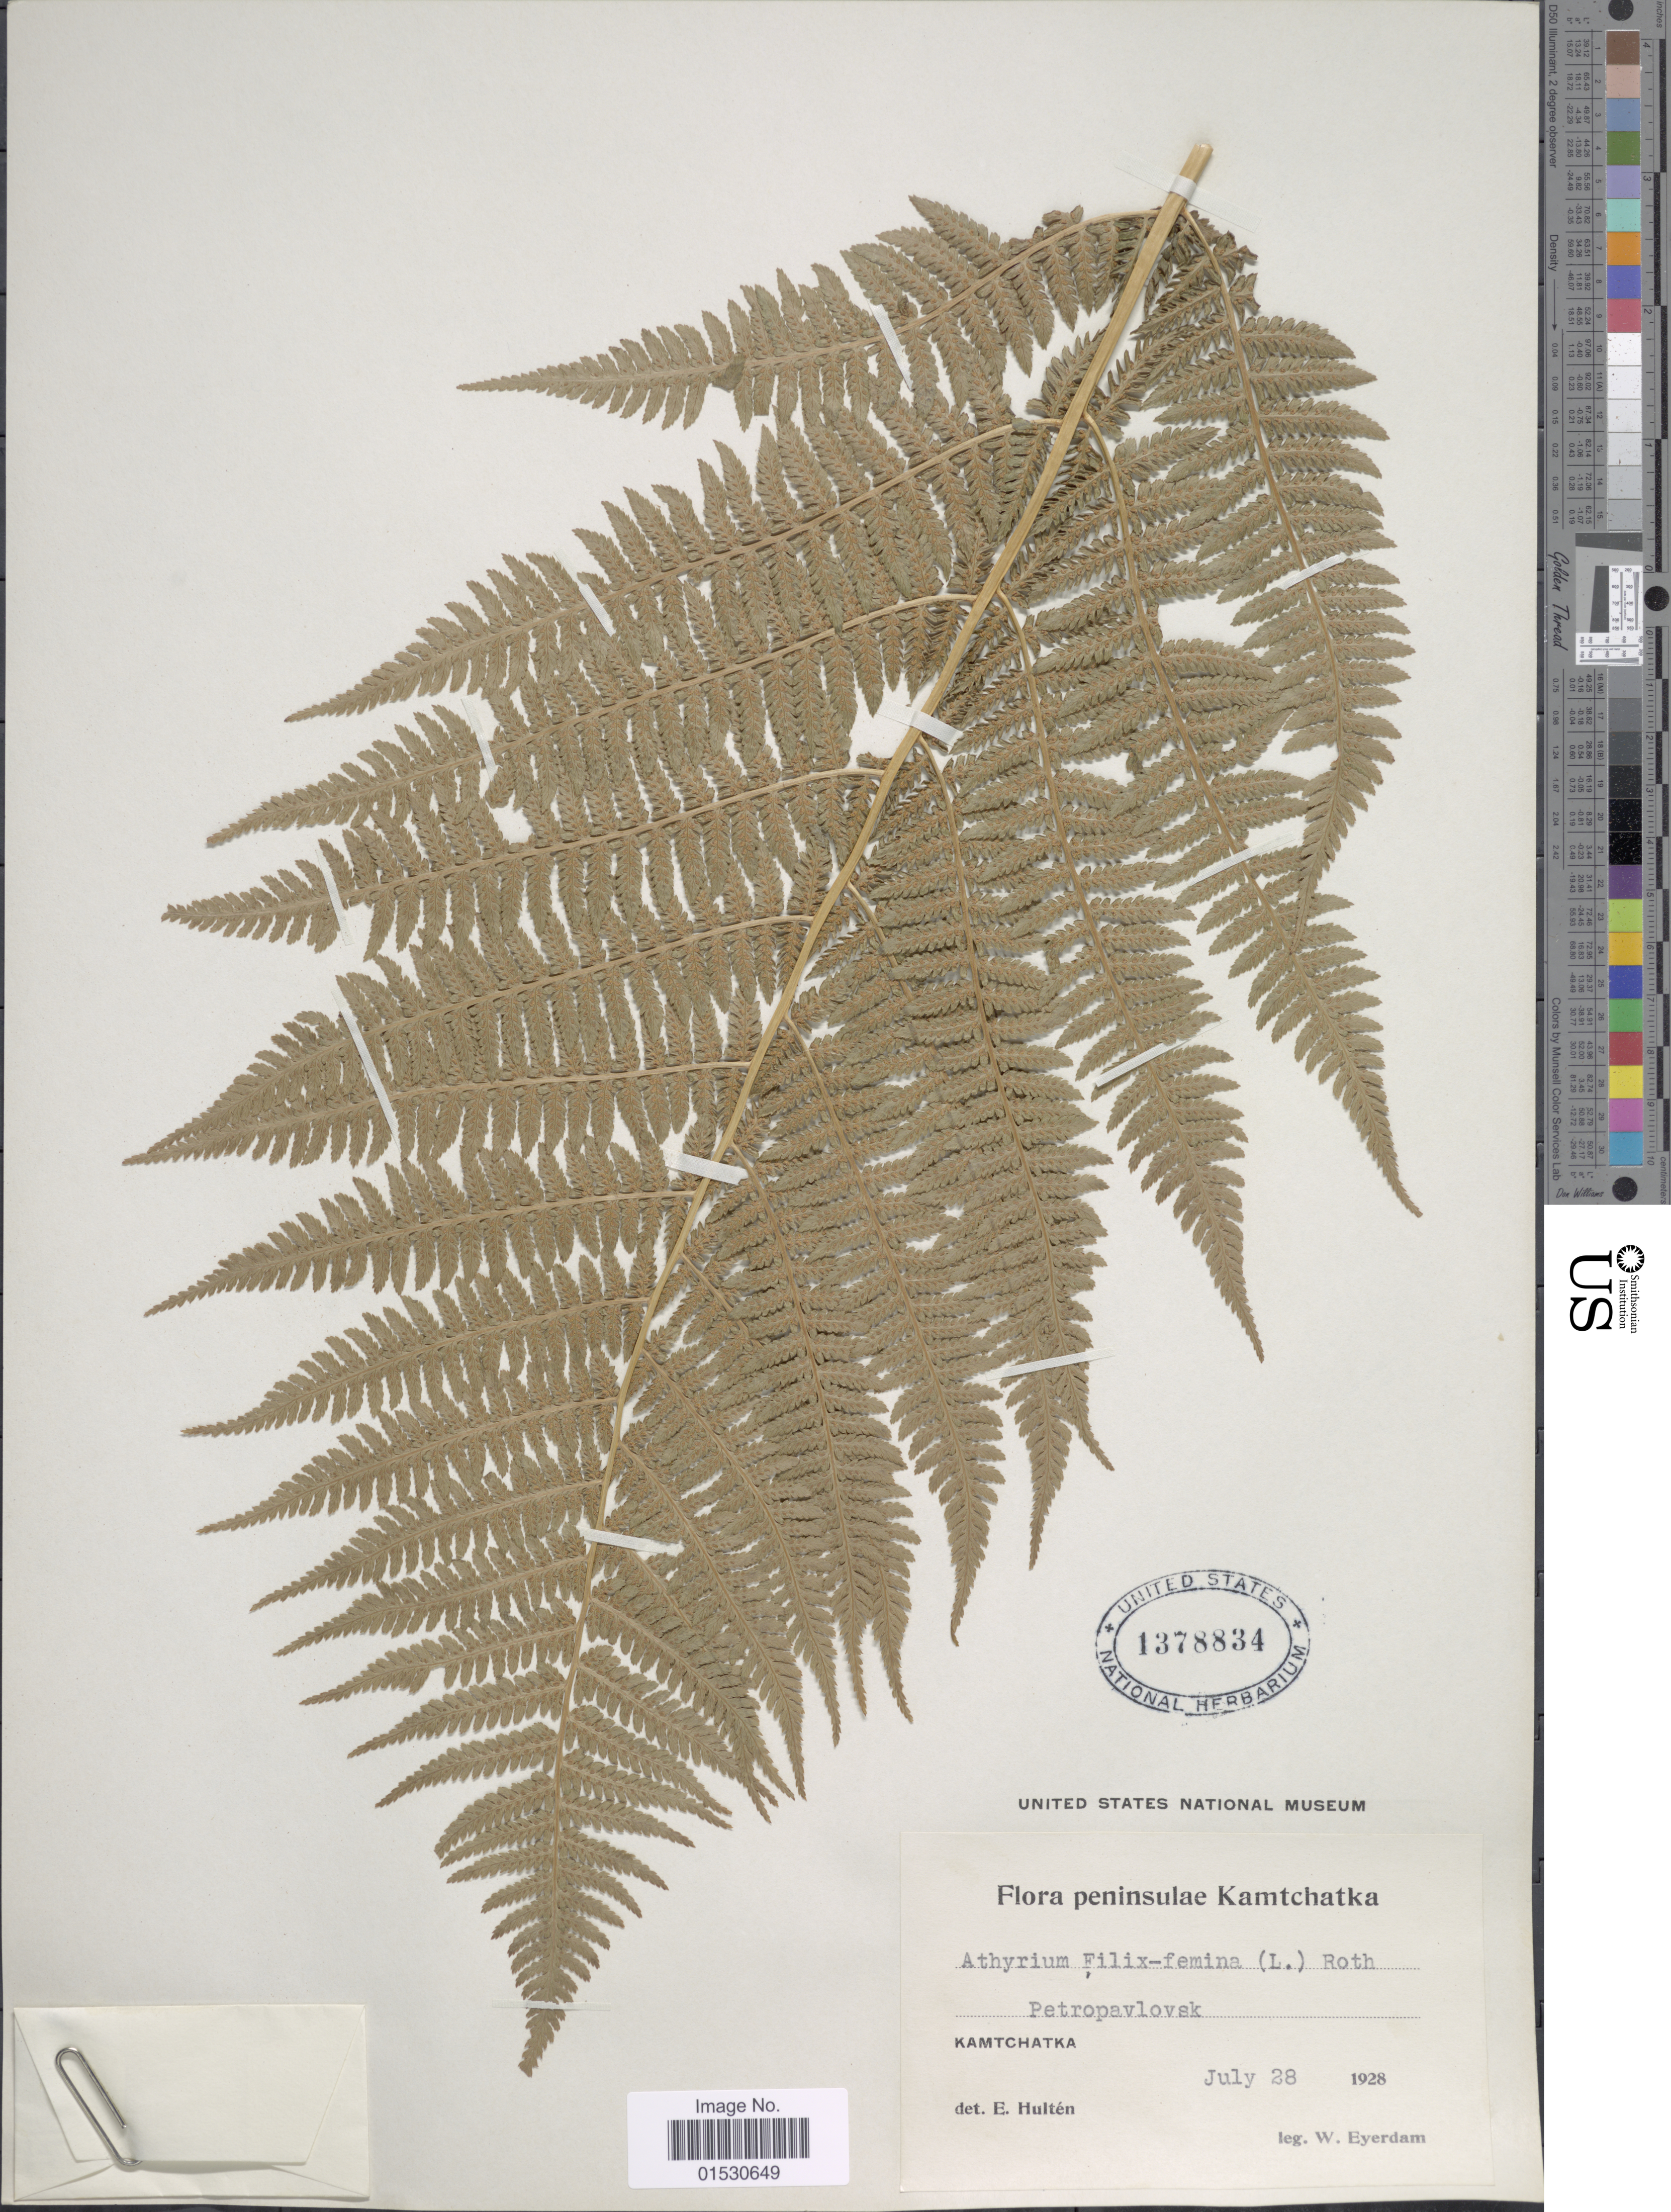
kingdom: Plantae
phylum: Tracheophyta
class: Polypodiopsida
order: Polypodiales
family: Athyriaceae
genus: Athyrium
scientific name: Athyrium filix-femina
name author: (L.) Roth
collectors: W. J. Eyerdam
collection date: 1928-07-28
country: Russian Federation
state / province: Kamchatka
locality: Peninsulae Kamtchatka, Petropavlosk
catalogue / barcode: US 1378834